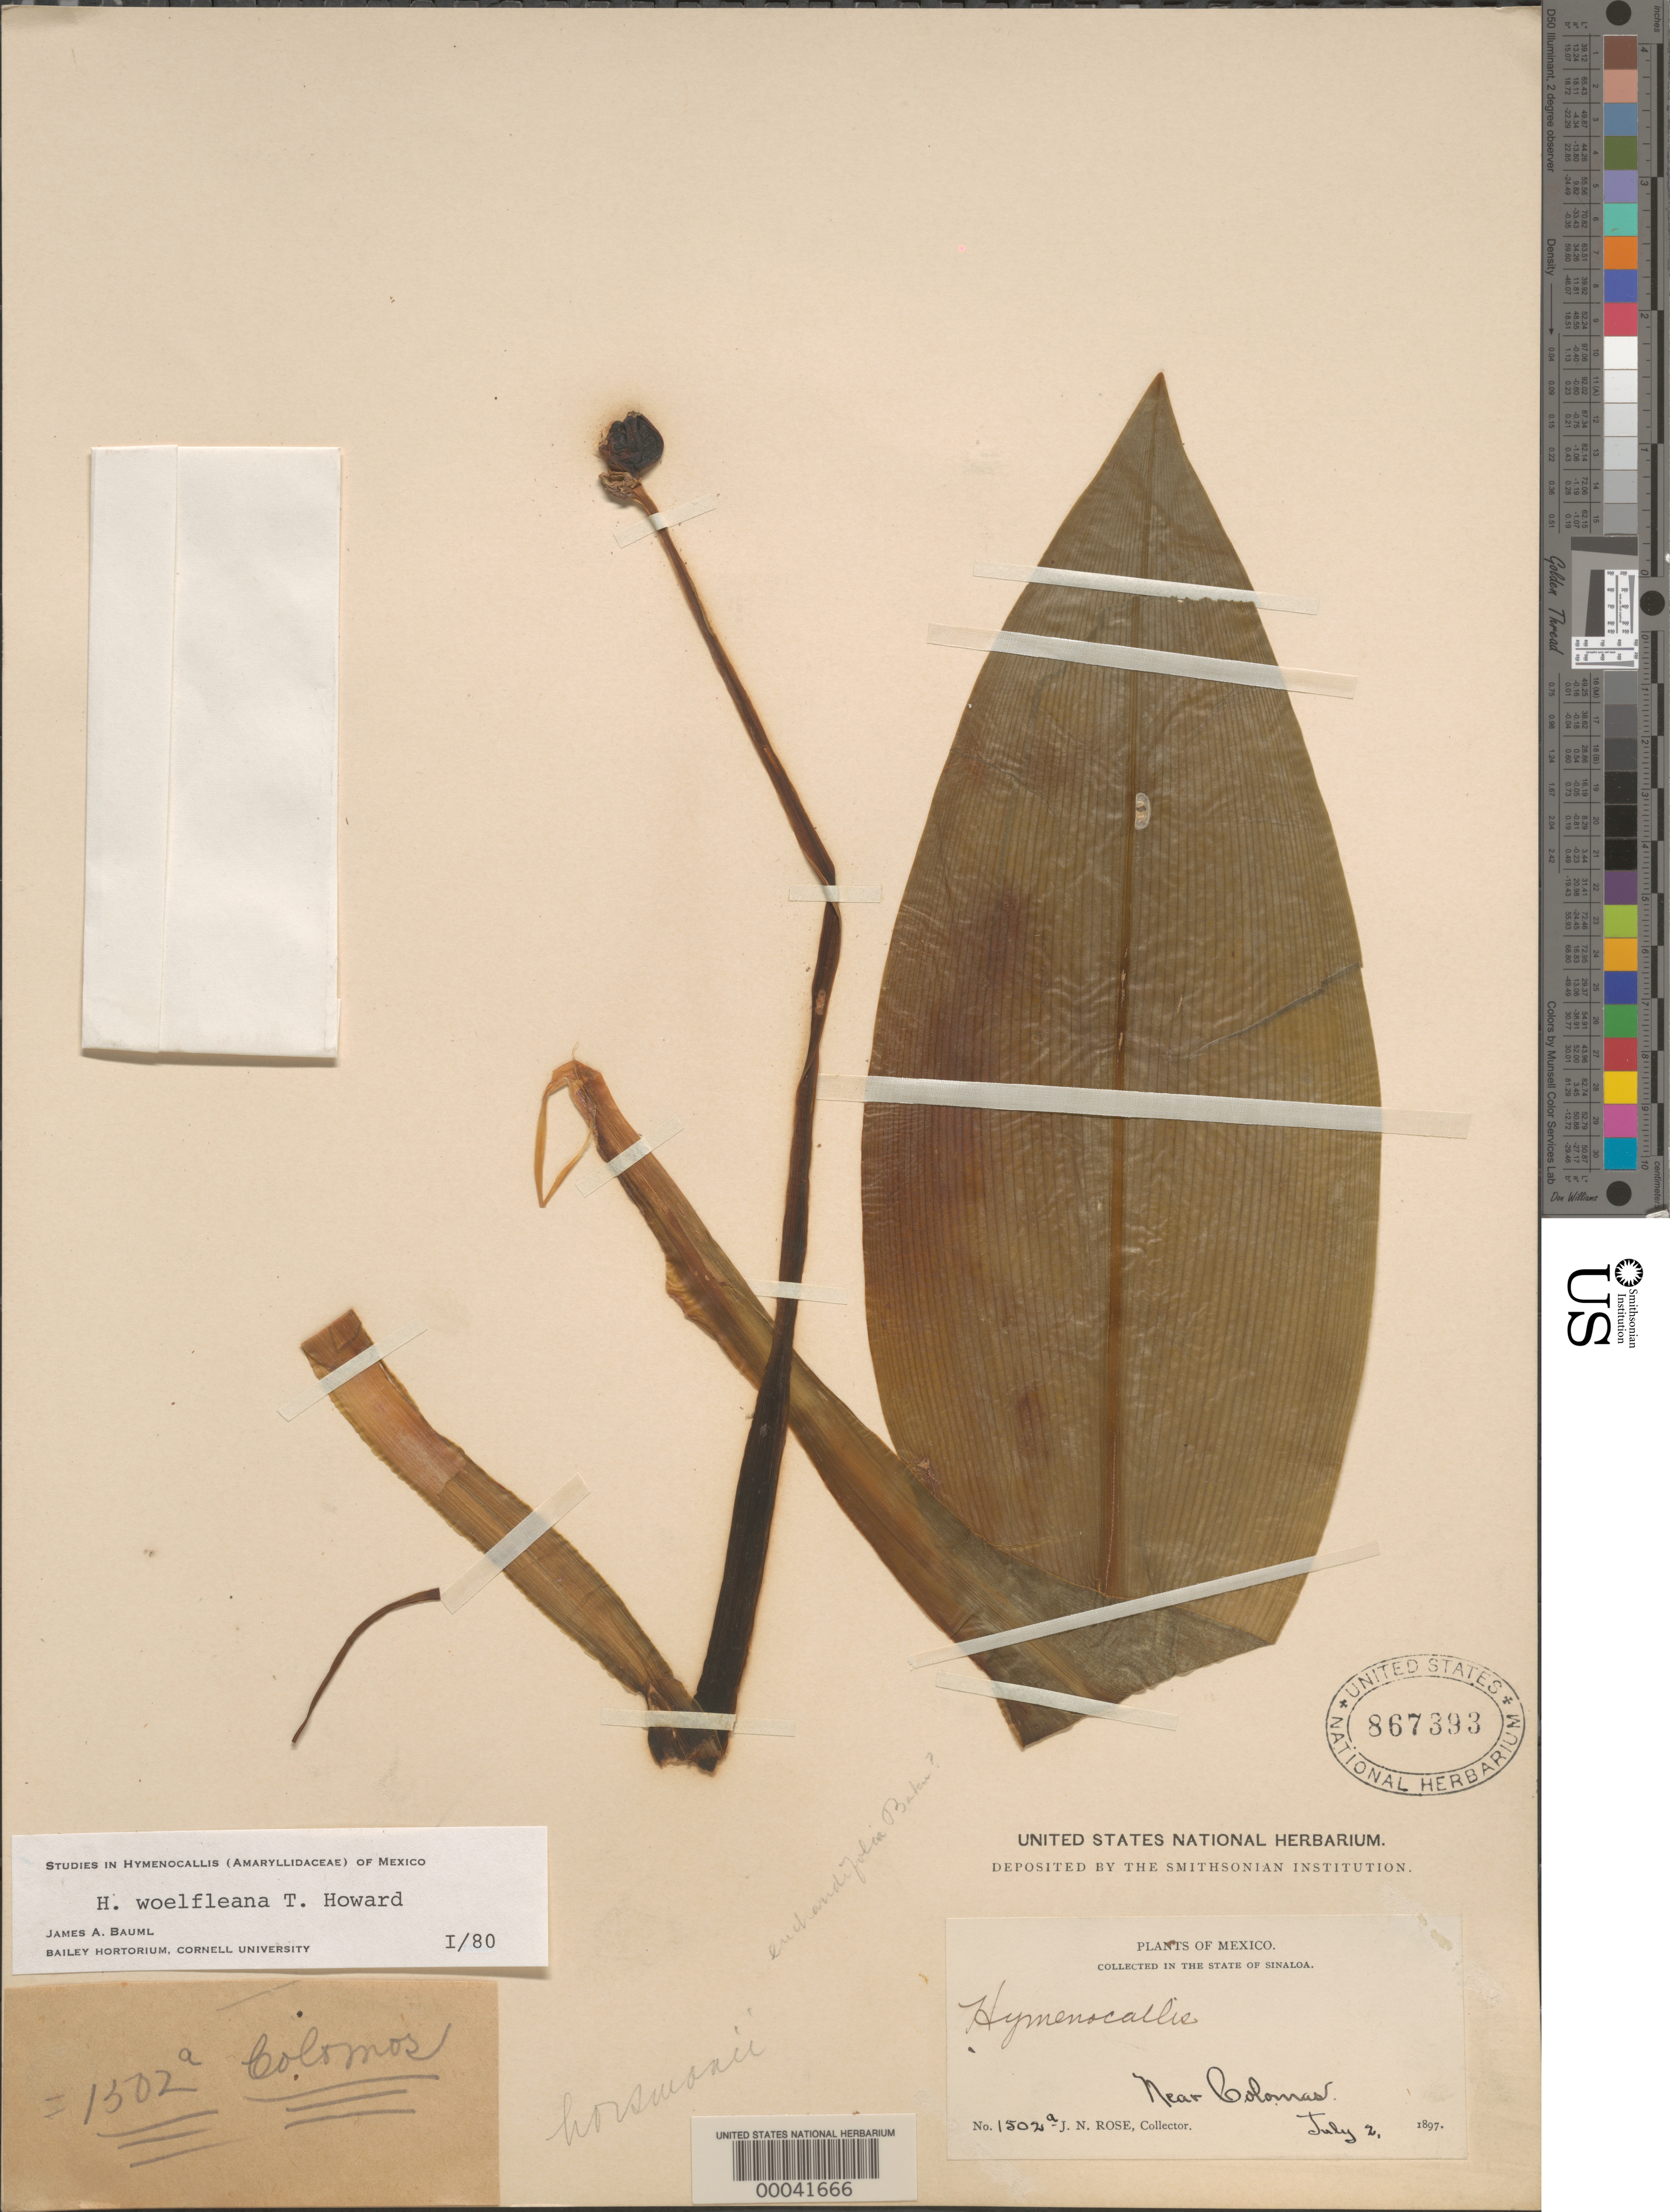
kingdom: Plantae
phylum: Tracheophyta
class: Liliopsida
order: Asparagales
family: Amaryllidaceae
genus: Hymenocallis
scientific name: Hymenocallis woelfleana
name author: T.M. Howard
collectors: J. N. Rose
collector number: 1502a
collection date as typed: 02 Jul 1897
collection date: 1897-07-02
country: Mexico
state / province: Sinaloa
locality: Near colomas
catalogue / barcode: US 867393